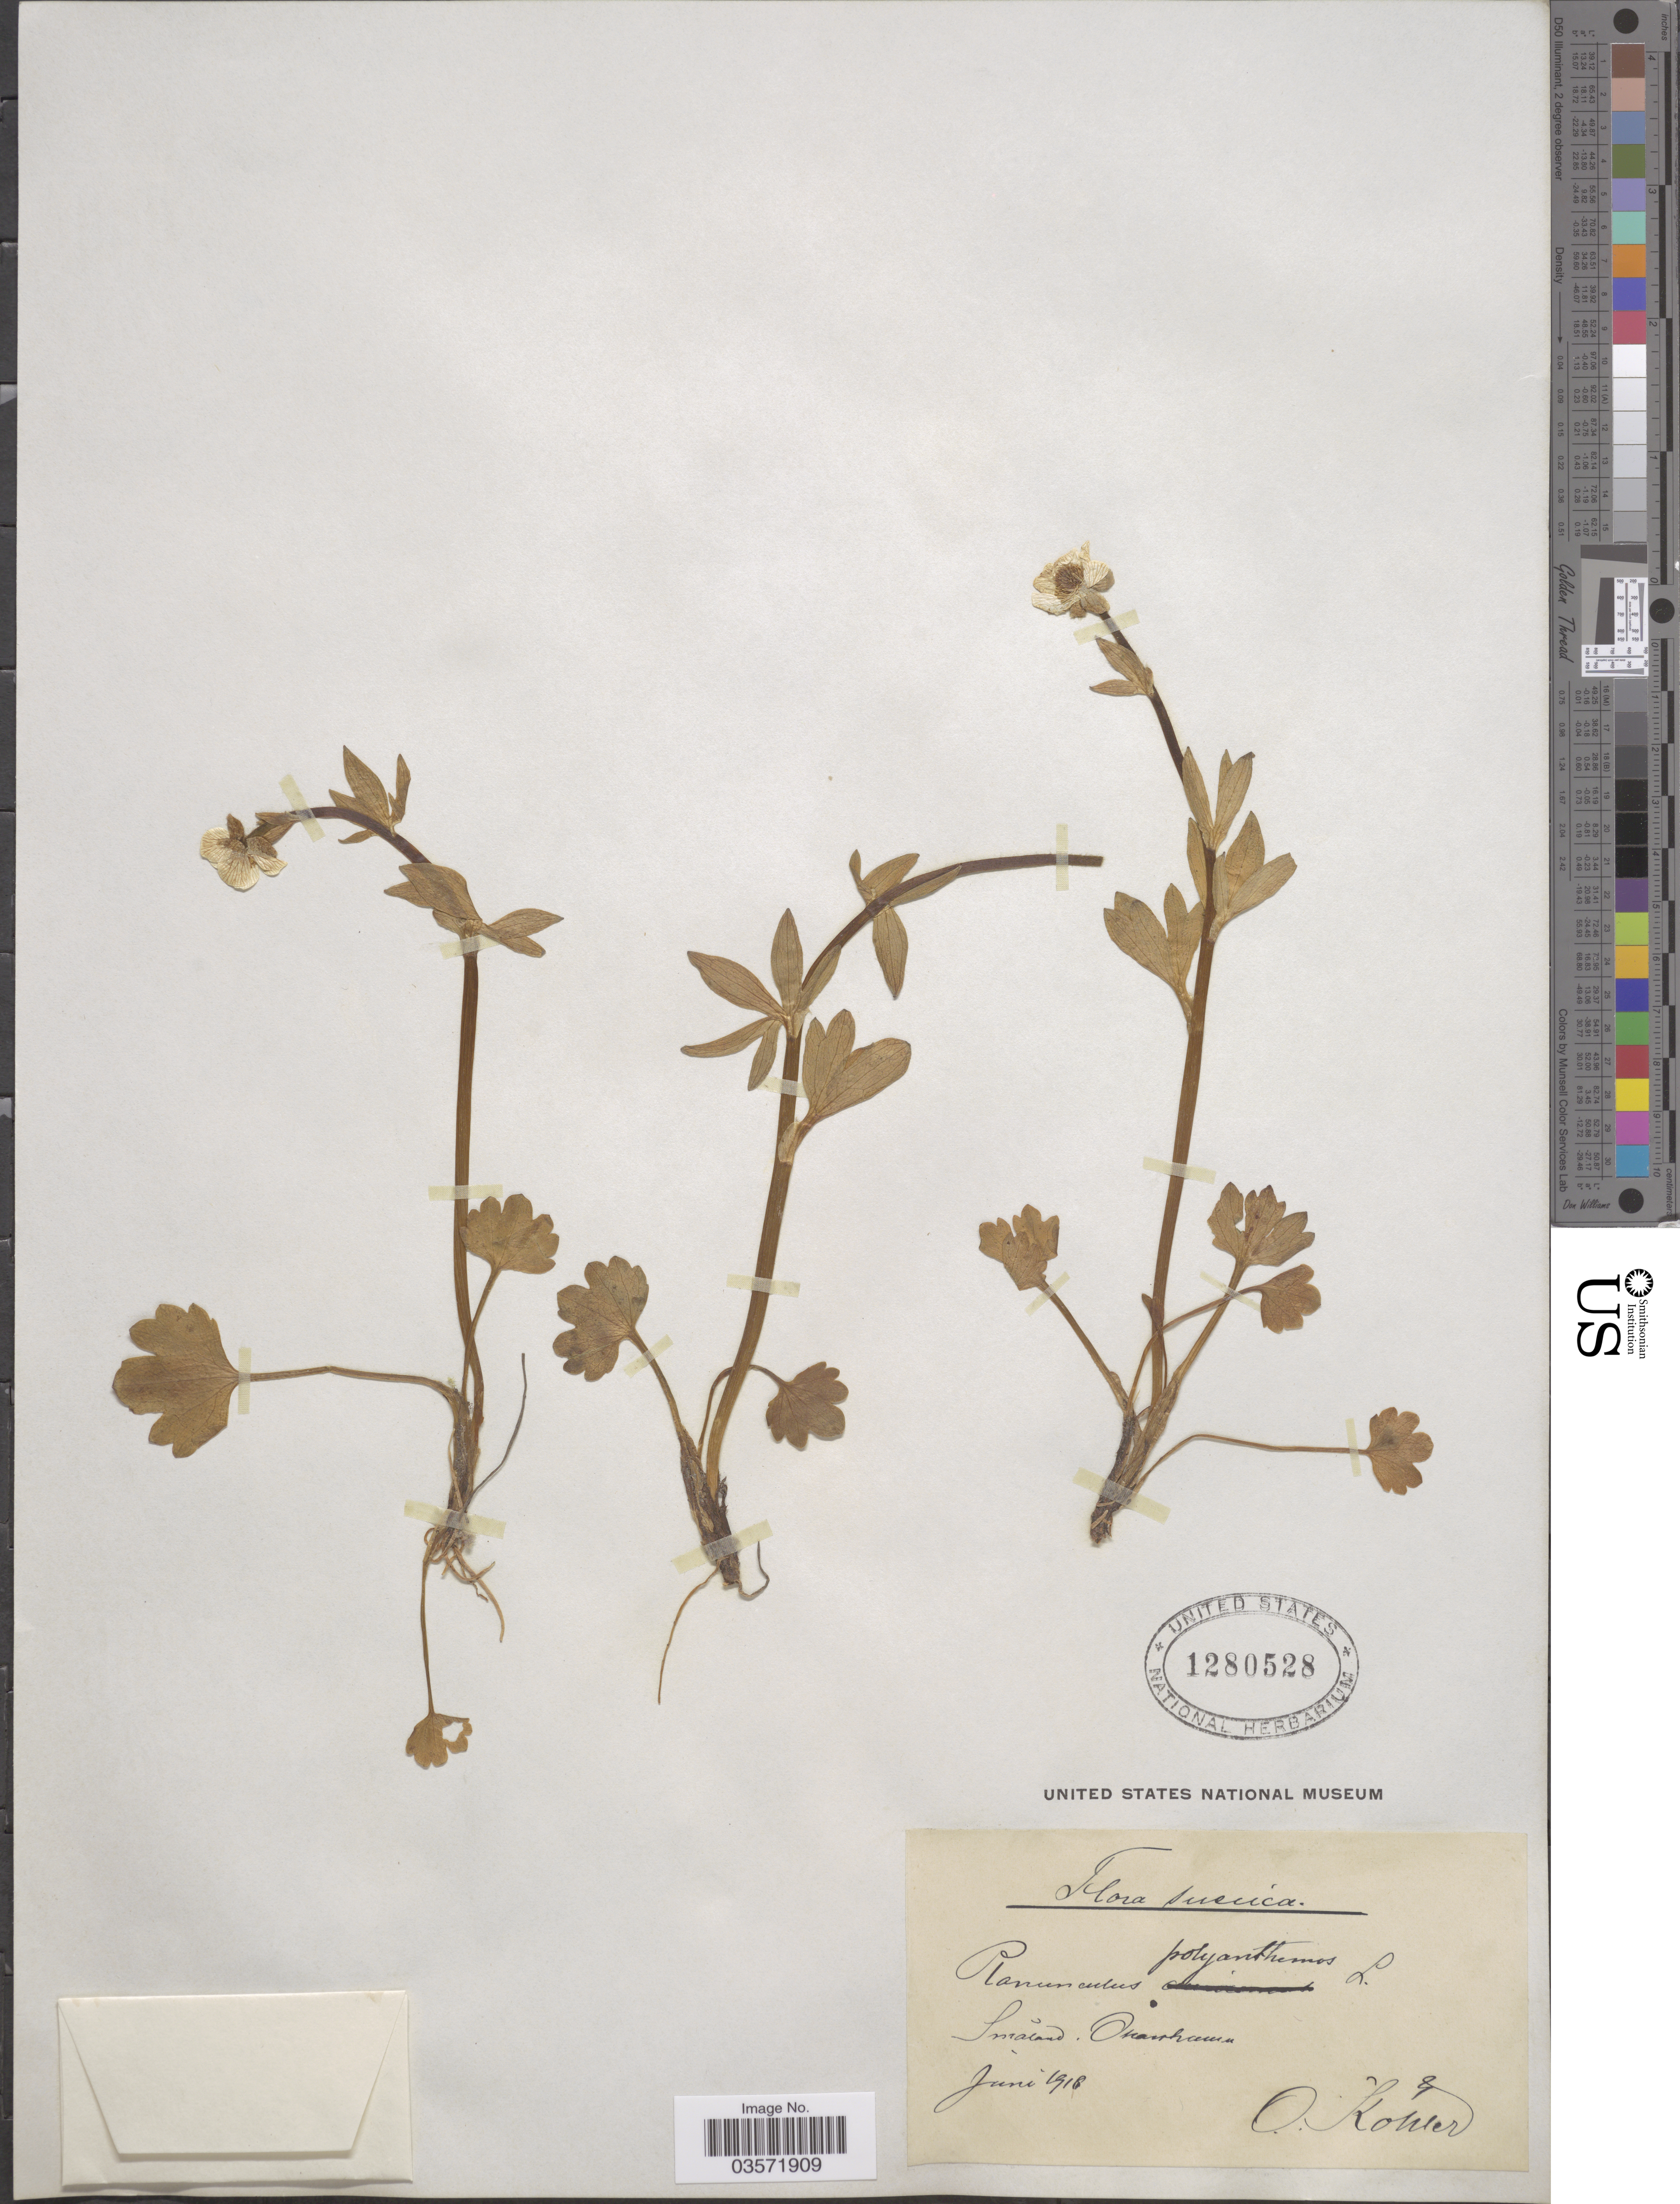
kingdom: Plantae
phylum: Tracheophyta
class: Magnoliopsida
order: Ranunculales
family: Ranunculaceae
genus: Ranunculus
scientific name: Ranunculus polyanthemos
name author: L.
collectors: O. Köhler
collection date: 1916-06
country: Sweden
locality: Suecica. Småland. Oscarshamn.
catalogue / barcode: US 1280528